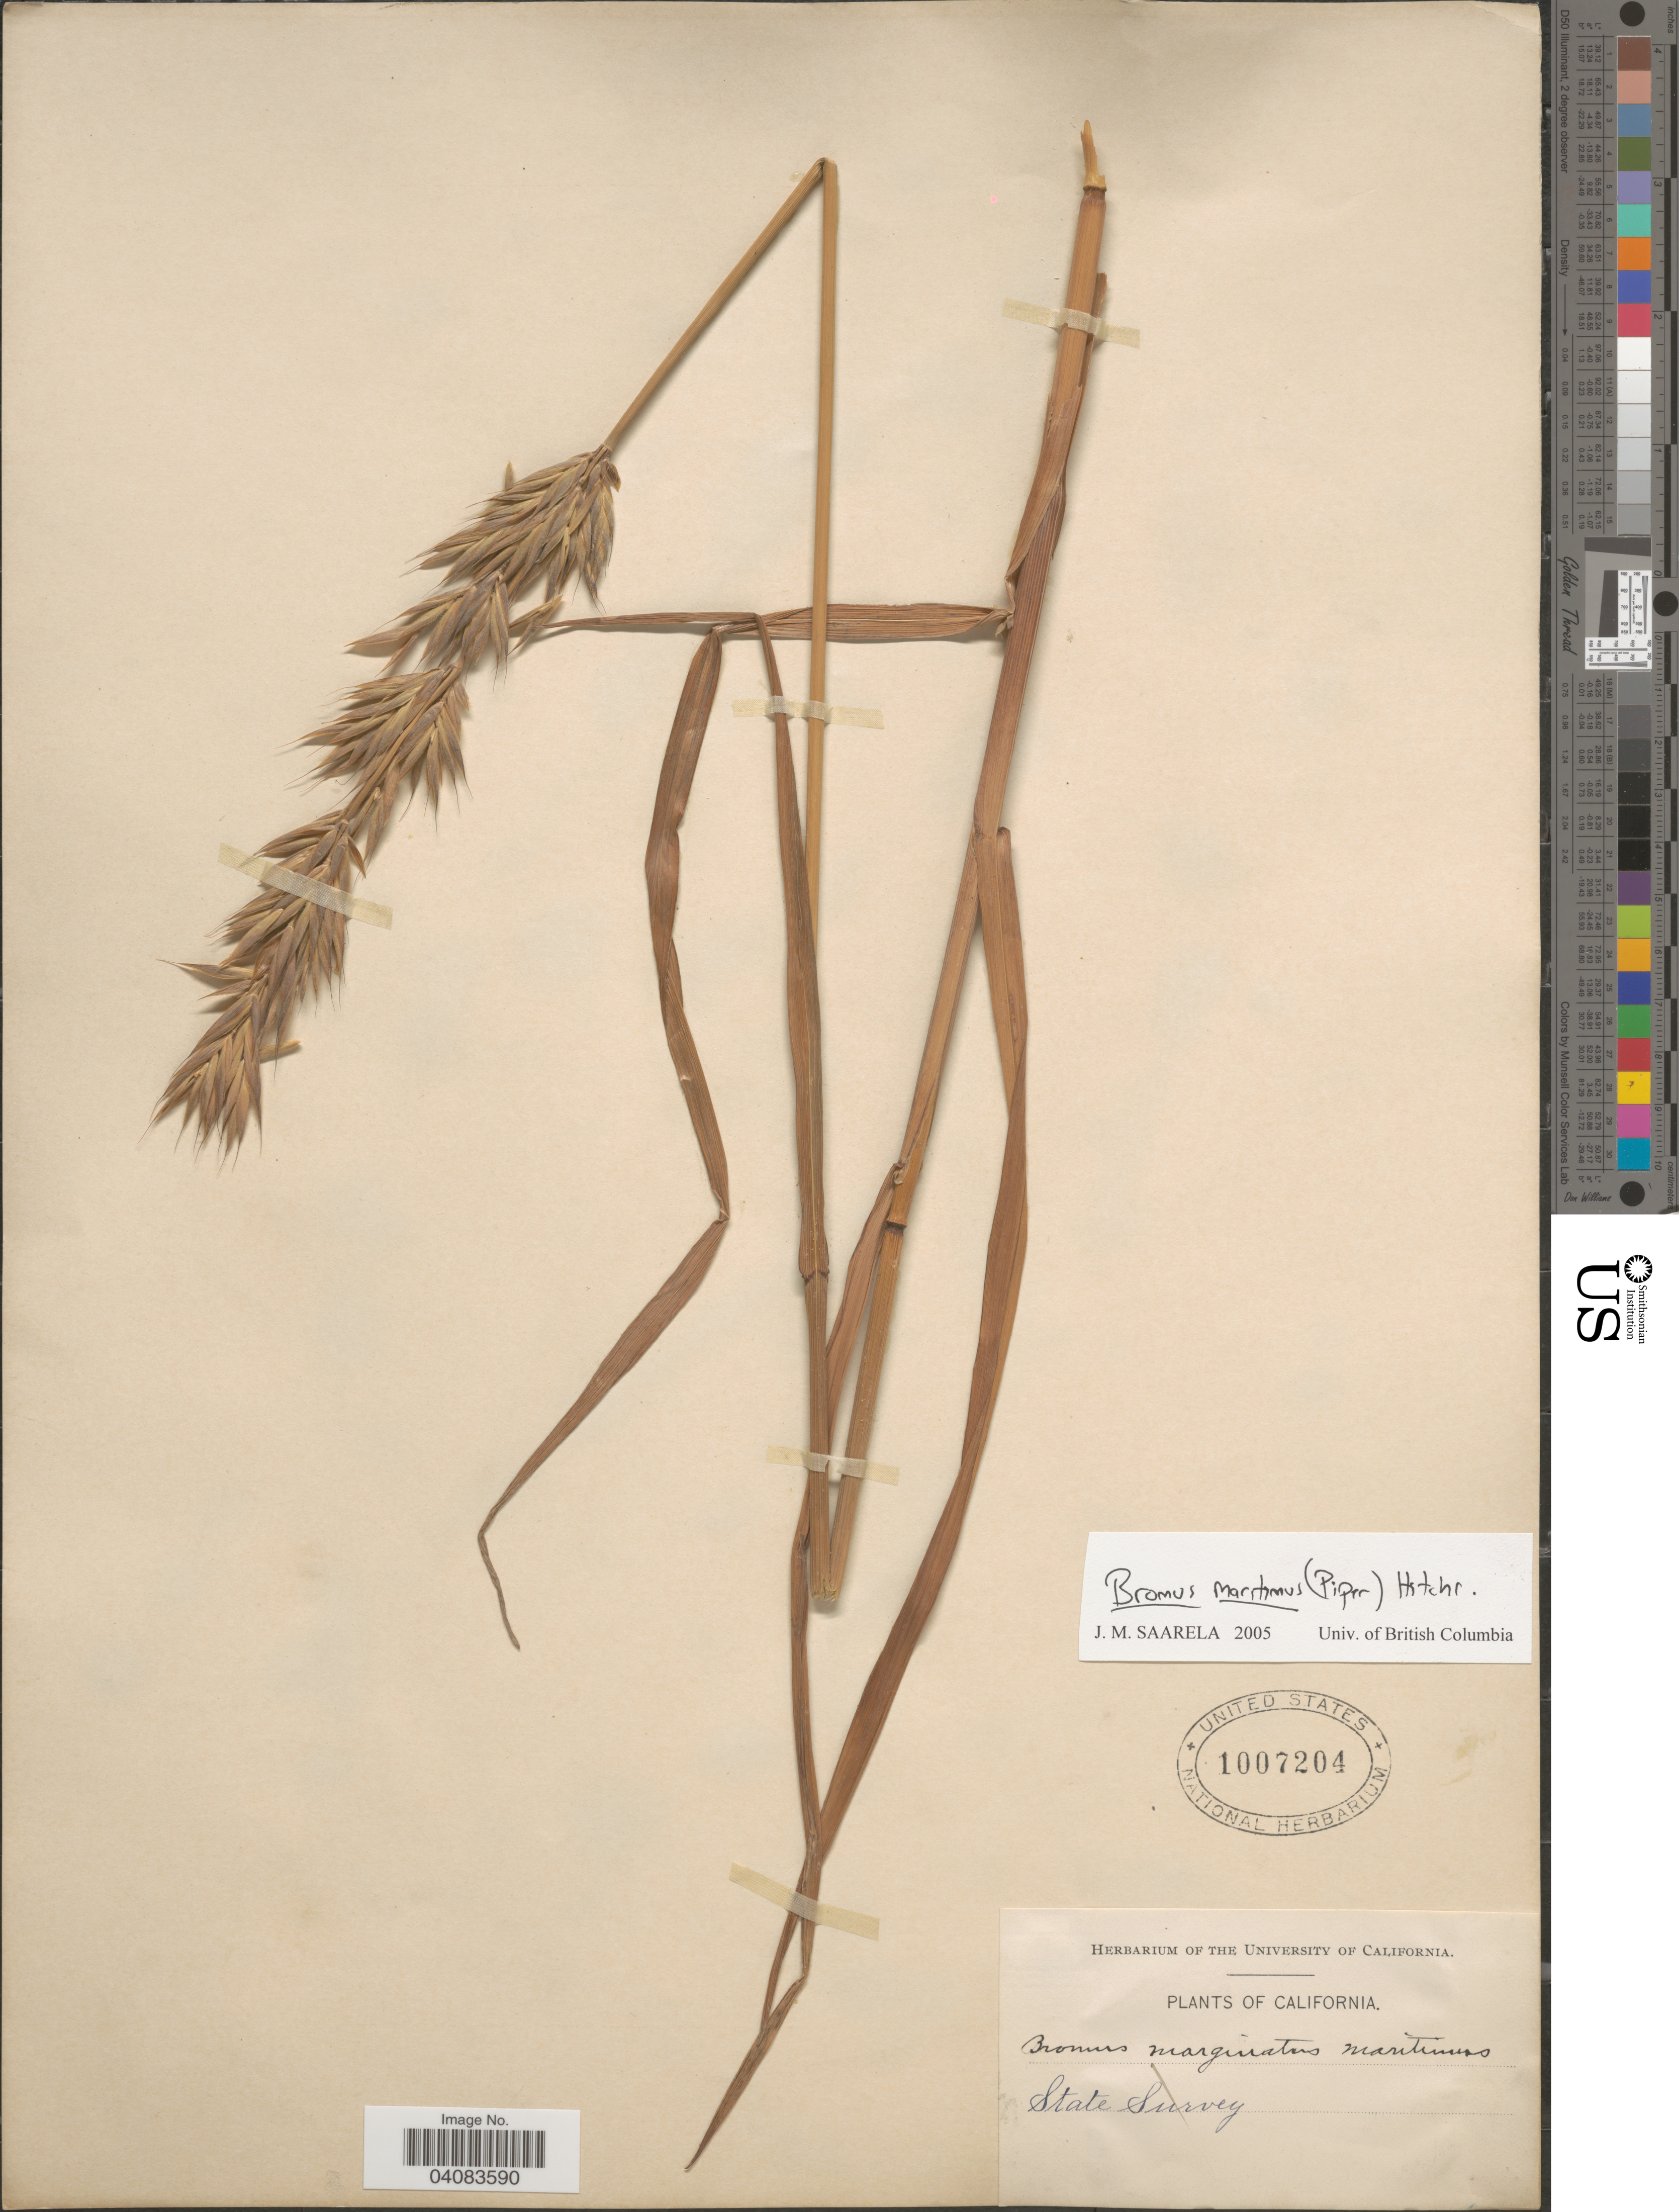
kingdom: Plantae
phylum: Tracheophyta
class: Liliopsida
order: Poales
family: Poaceae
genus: Bromus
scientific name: Bromus marginatus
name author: Nees ex Steud.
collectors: ex herb. Univ. of California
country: United States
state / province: California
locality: State Survey.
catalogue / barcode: US 1007204